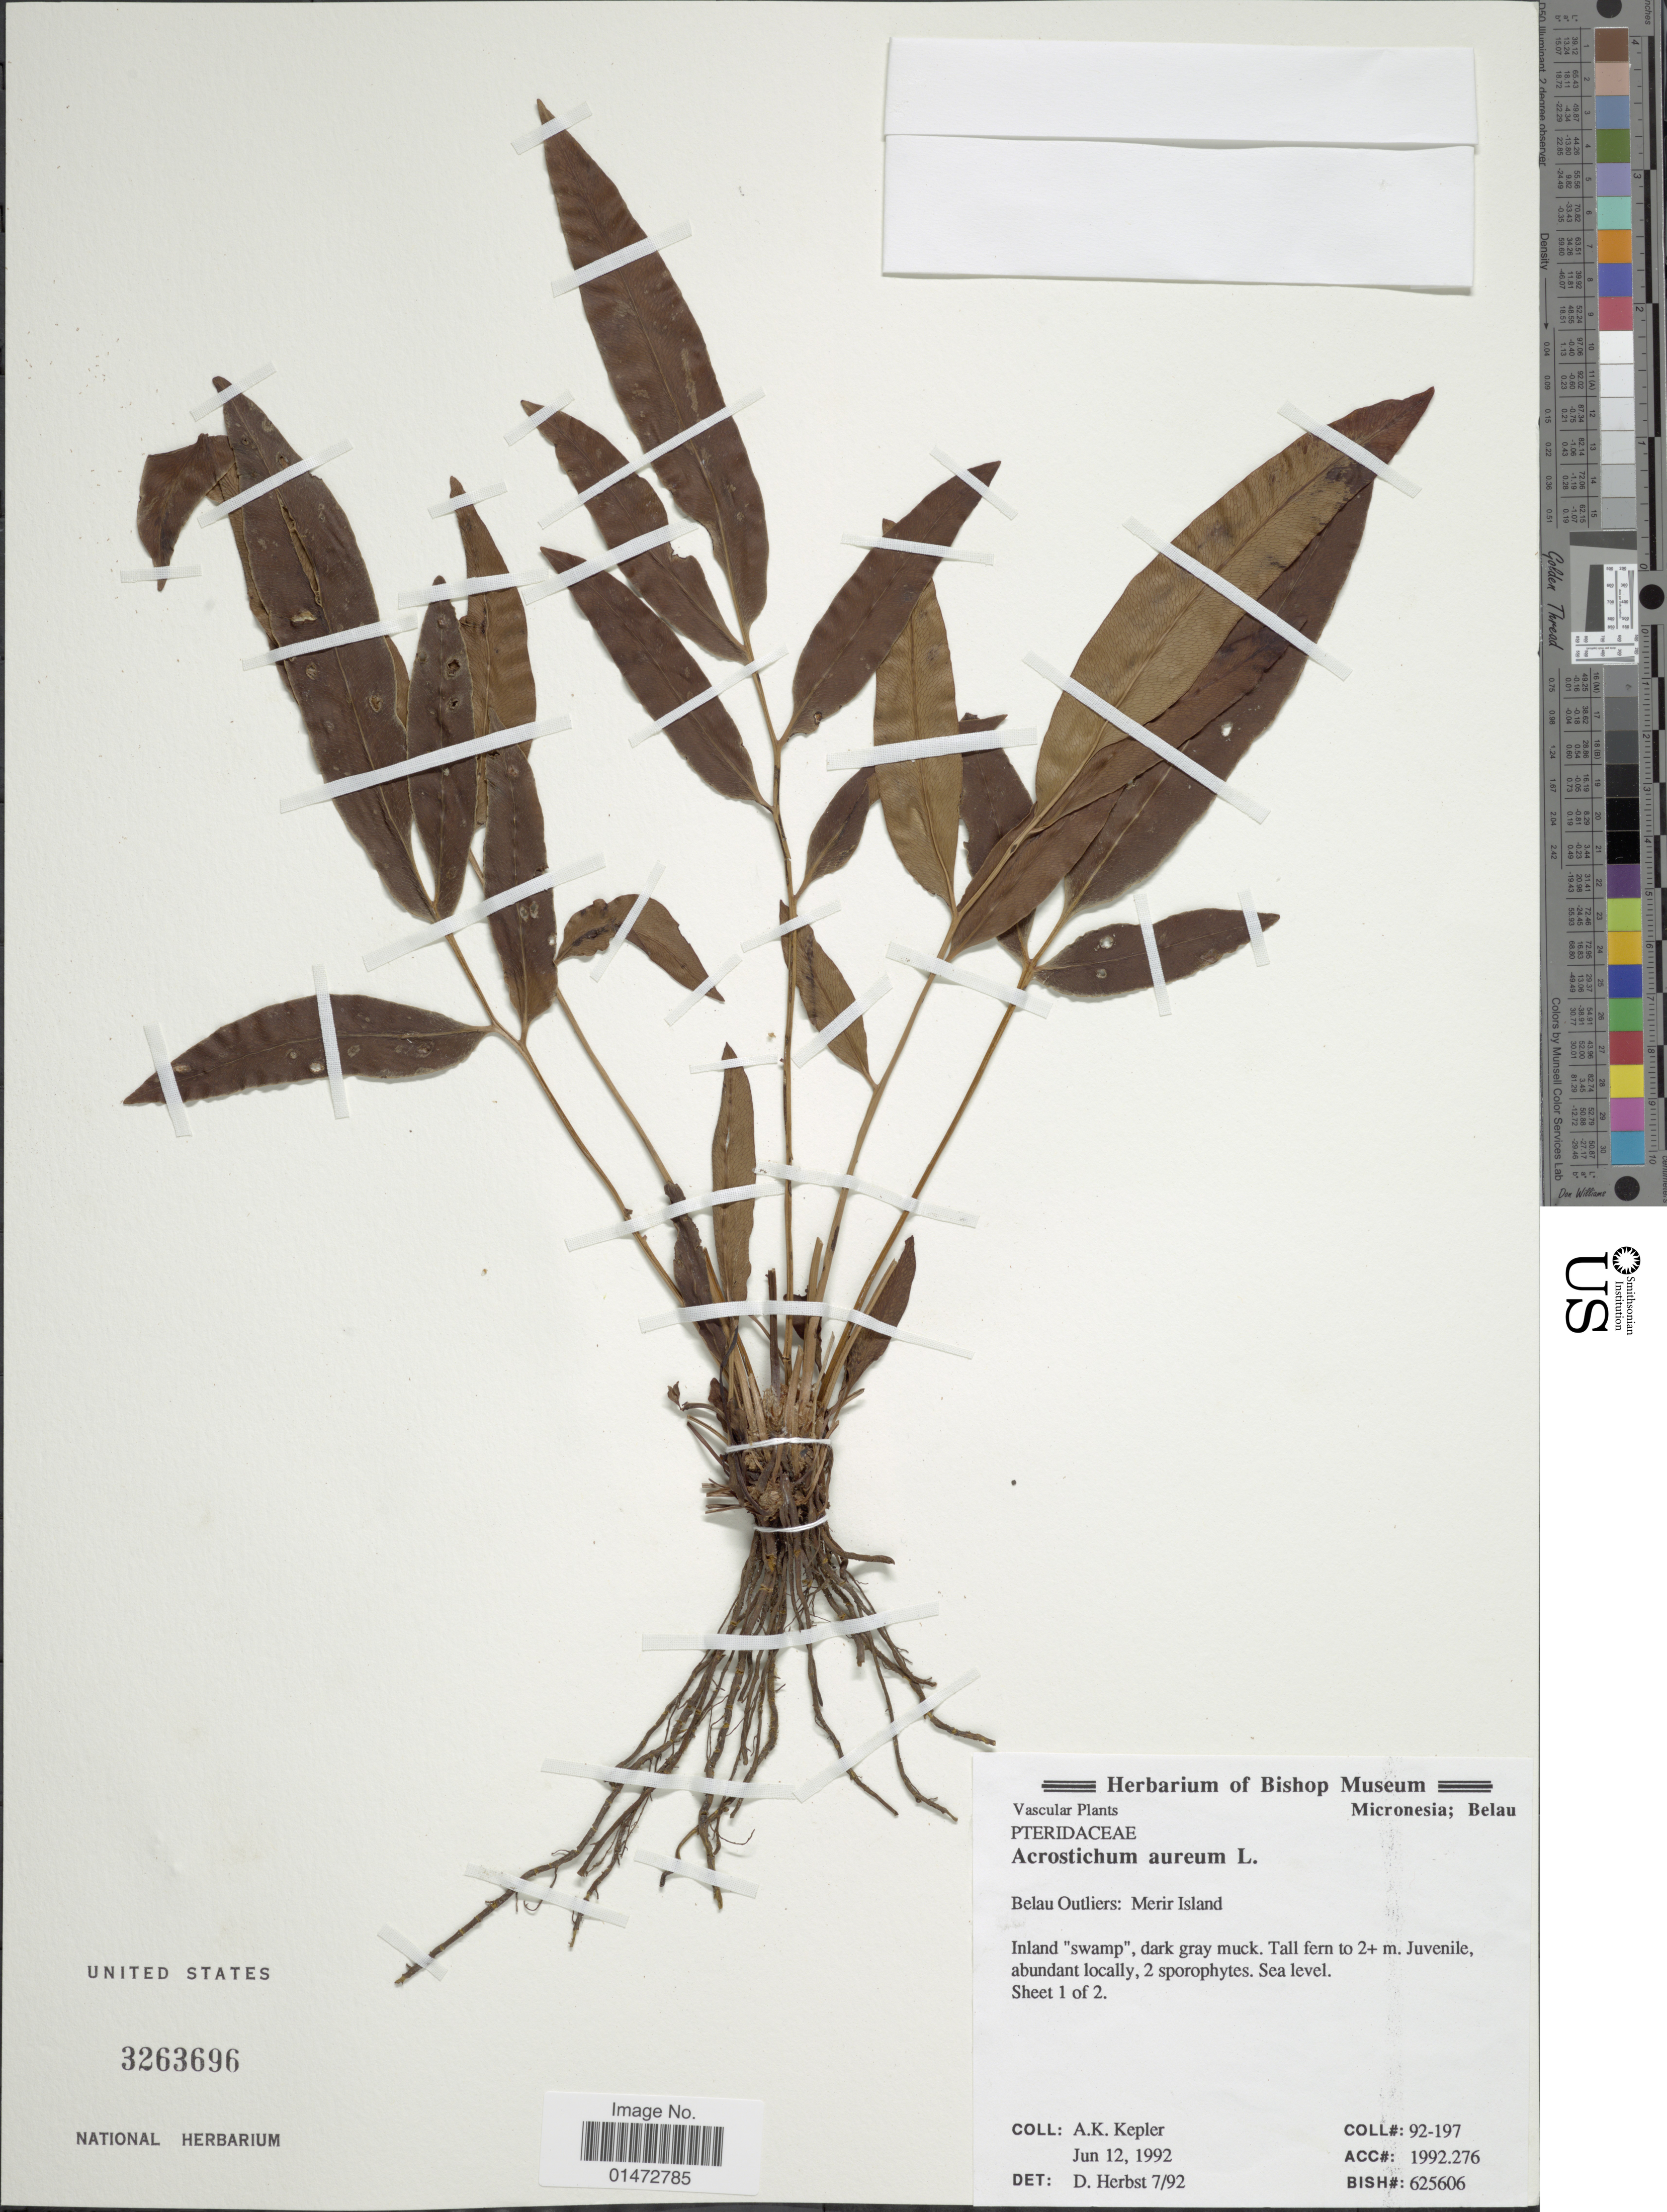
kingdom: Plantae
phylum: Tracheophyta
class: Polypodiopsida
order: Polypodiales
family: Pteridaceae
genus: Acrostichum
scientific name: Acrostichum aureum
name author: L.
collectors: A. K. Kepler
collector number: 92-197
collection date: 1992-06-12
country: Palau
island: Merir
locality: Merir Island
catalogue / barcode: US 3263696